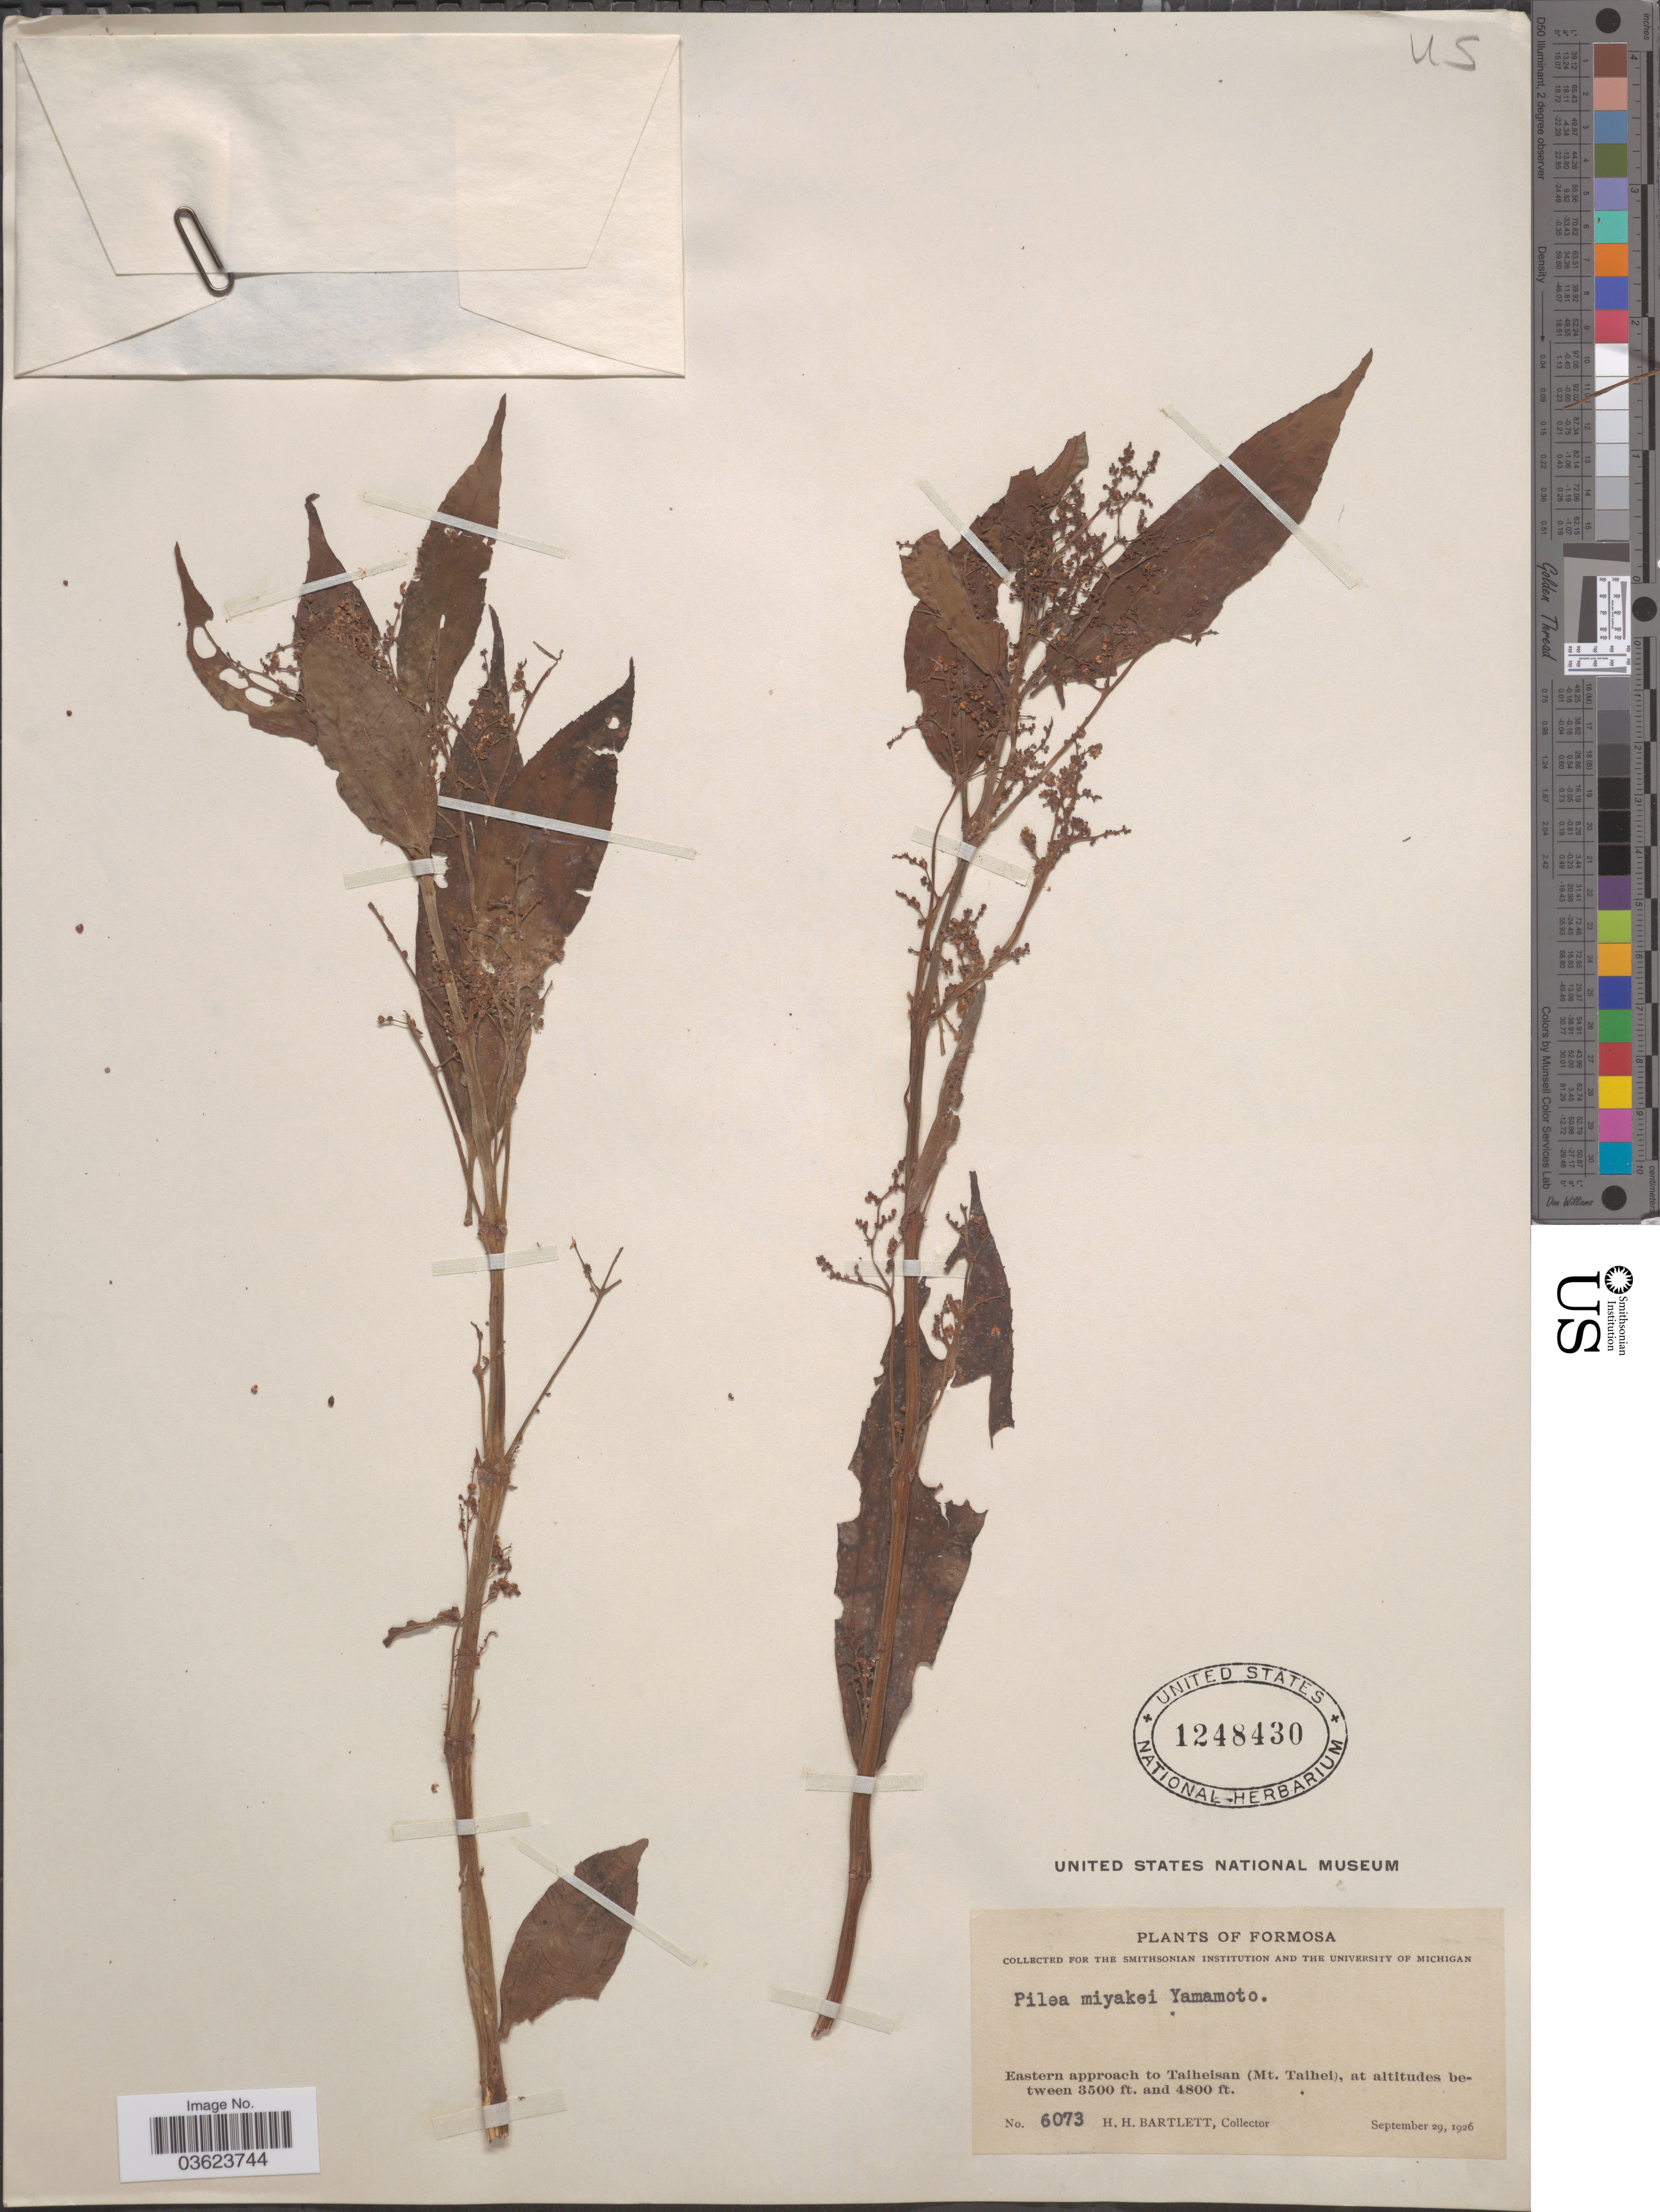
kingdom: Plantae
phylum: Tracheophyta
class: Magnoliopsida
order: Rosales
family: Urticaceae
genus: Pilea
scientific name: Pilea miyakei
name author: Yamam.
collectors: H. H. Bartlett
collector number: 6073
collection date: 1926-09-29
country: Taiwan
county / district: Yilan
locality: Formosa. Eastern approach to Taiheisan (mt. Taihei).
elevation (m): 1067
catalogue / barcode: US 1248430